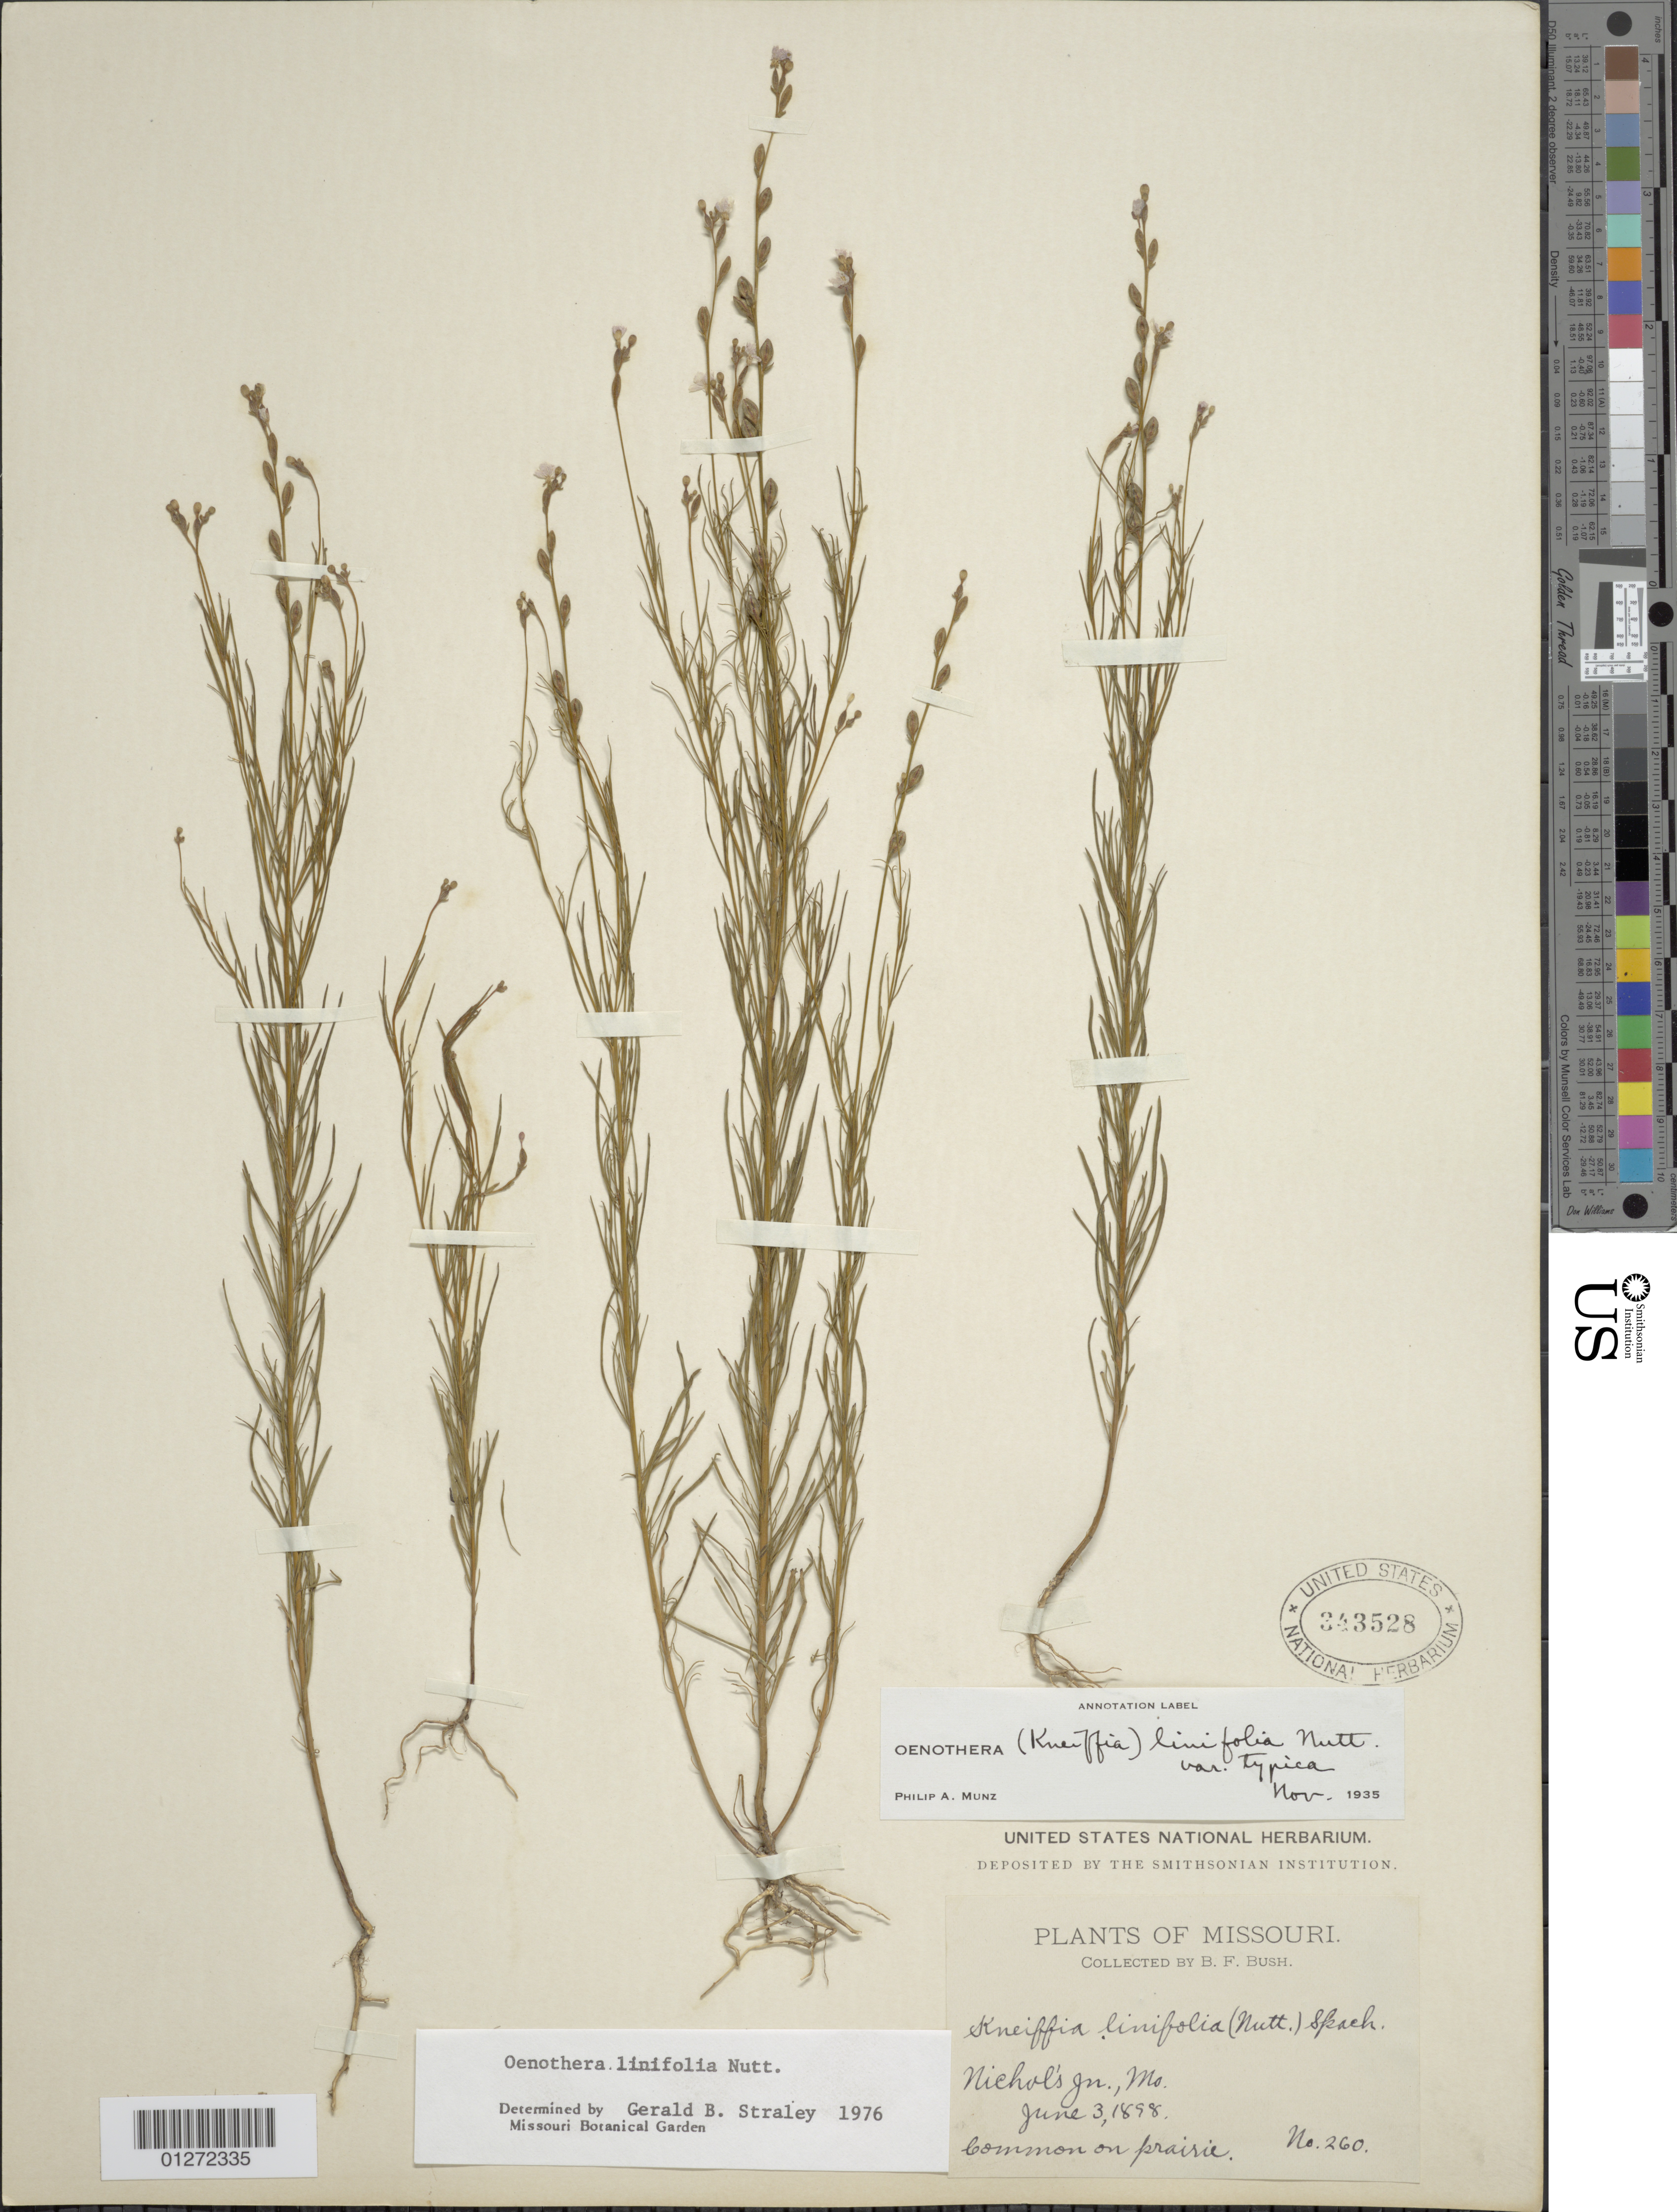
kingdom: Plantae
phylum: Tracheophyta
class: Magnoliopsida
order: Myrtales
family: Onagraceae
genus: Oenothera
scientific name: Oenothera linifolia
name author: Nutt.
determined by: Straley, G. B.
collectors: B. F. Bush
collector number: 260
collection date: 1898-06-03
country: United States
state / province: Missouri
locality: Nichol's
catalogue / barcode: US 343528